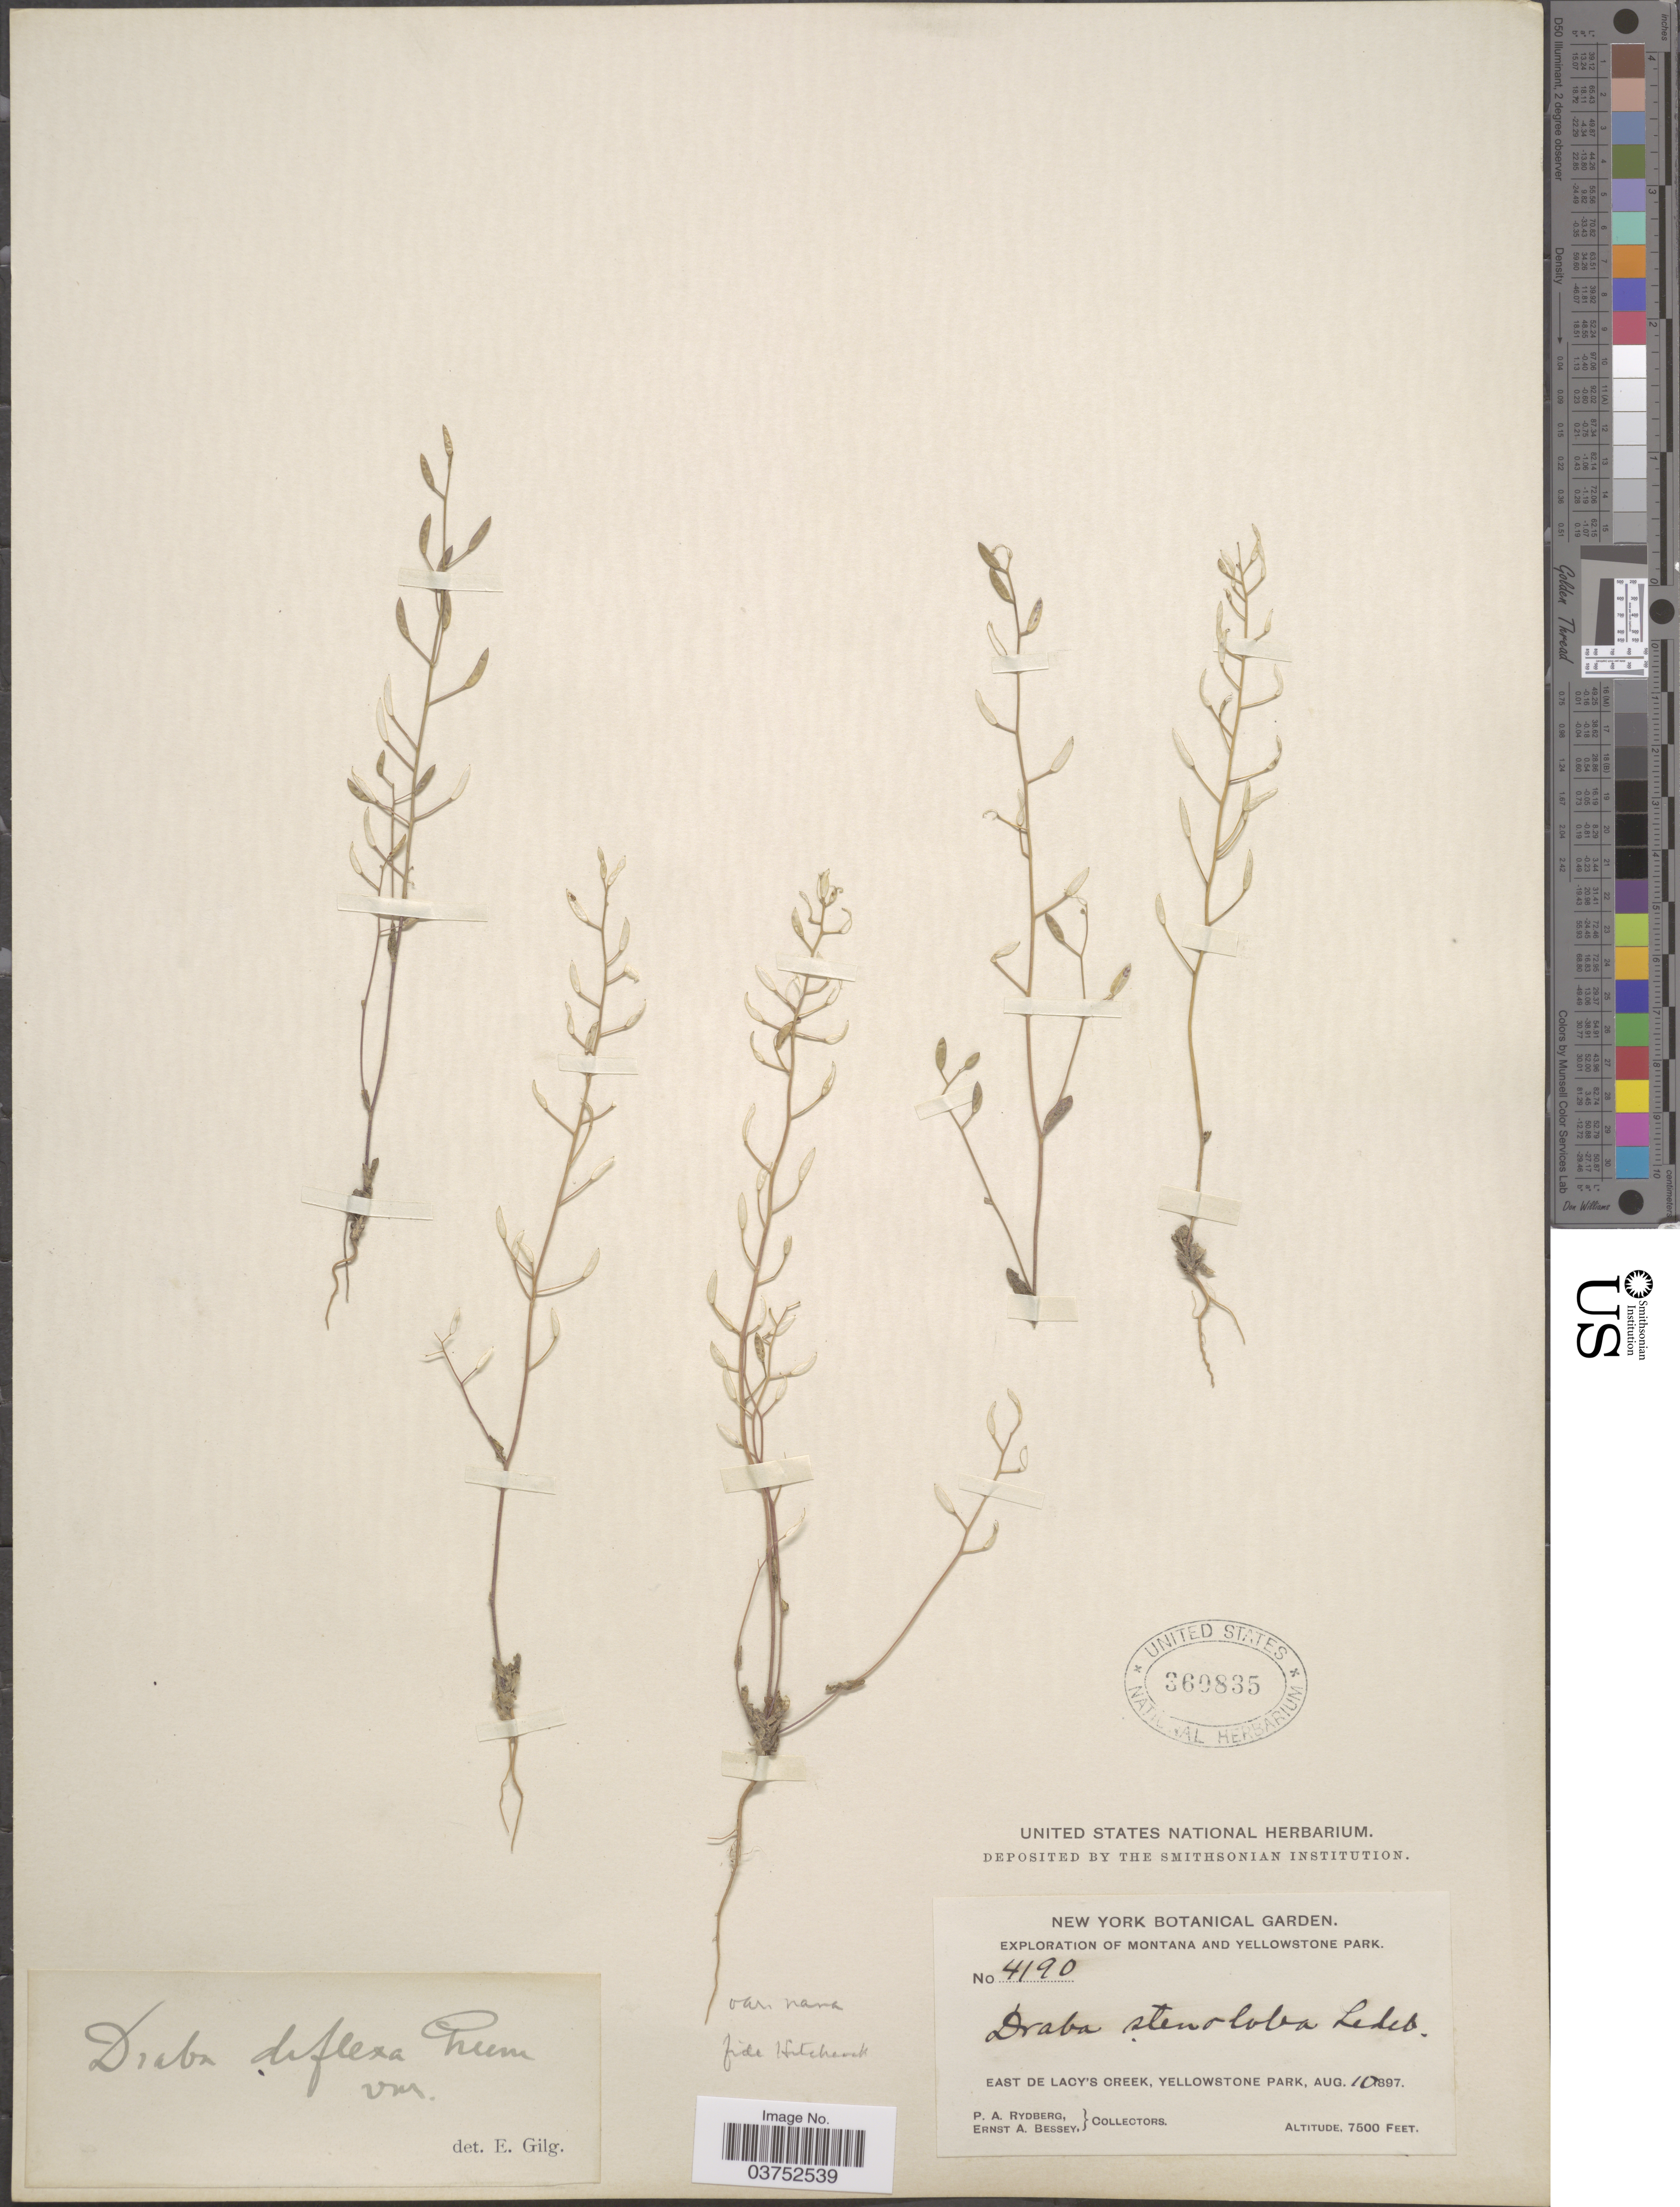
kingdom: Plantae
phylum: Tracheophyta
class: Magnoliopsida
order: Brassicales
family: Brassicaceae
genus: Draba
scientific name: Draba stenoloba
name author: Ledeb.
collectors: P. A. Rydberg & E. A. Bessey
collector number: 4190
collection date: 1897-08-10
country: United States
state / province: Wyoming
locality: Yellowstone Park. East De Lacy's Creek.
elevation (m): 2286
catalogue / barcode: US 360835